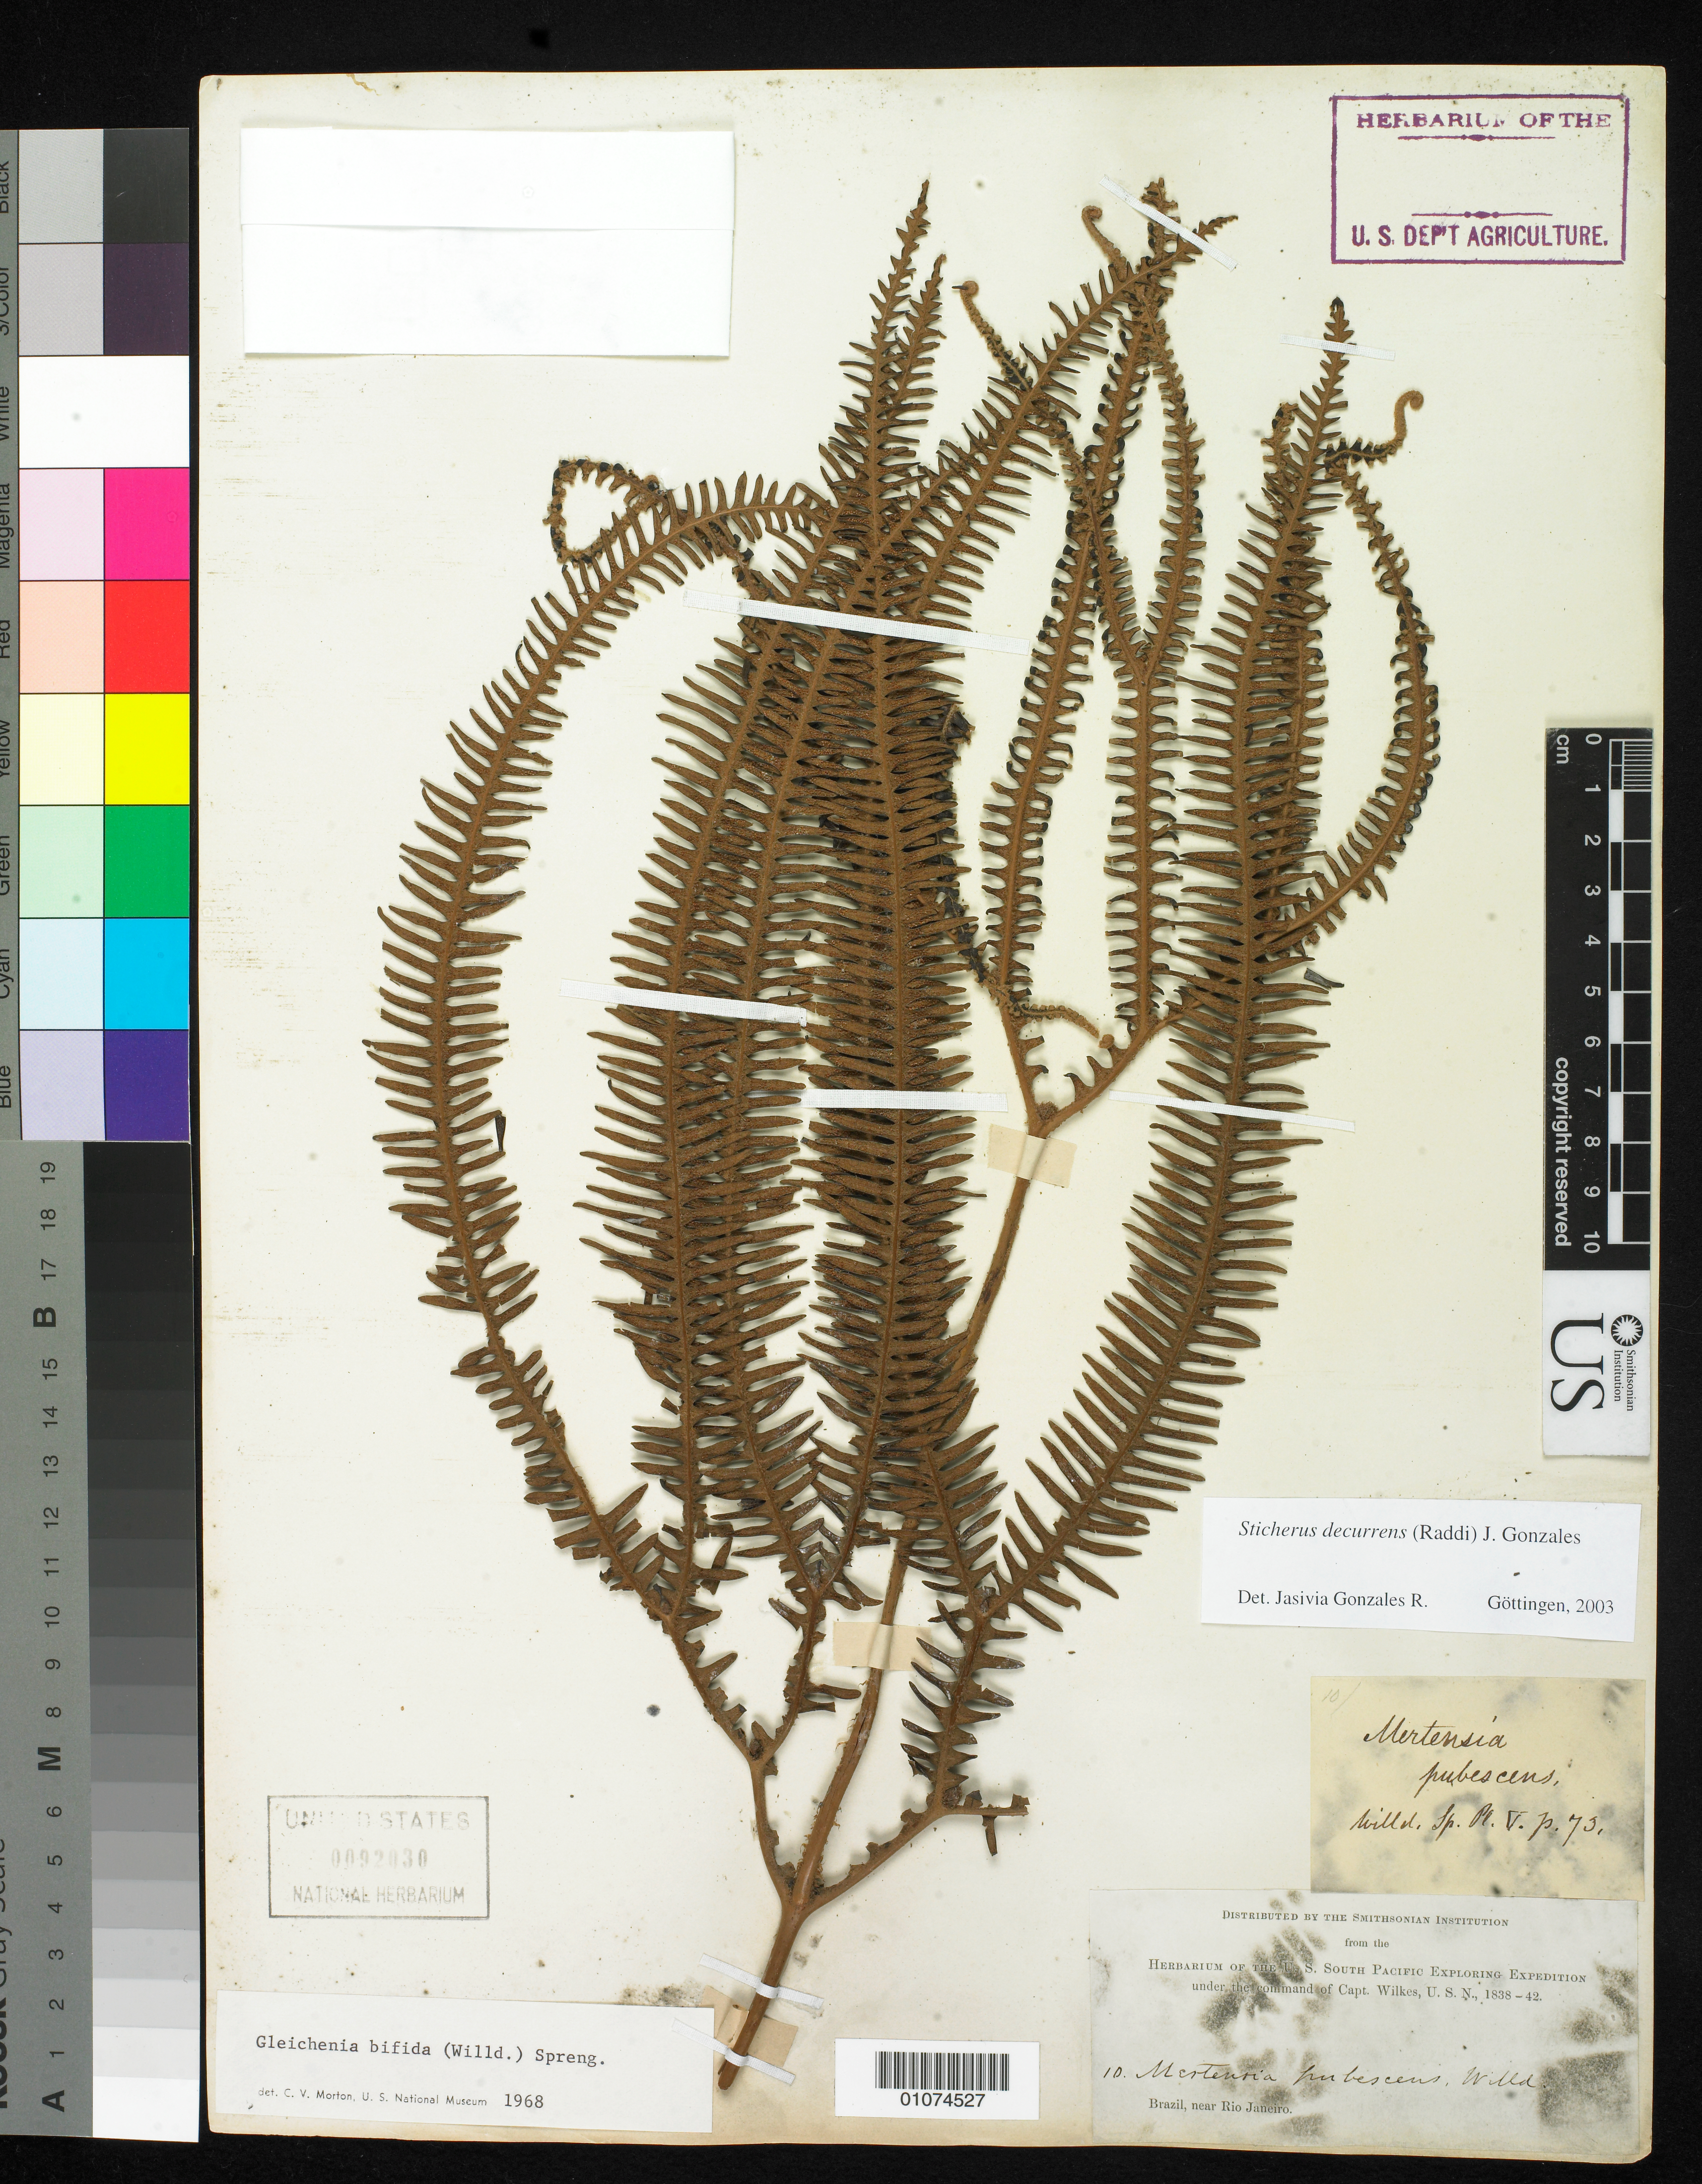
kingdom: Plantae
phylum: Tracheophyta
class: Polypodiopsida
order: Gleicheniales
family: Gleicheniaceae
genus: Sticherus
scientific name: Sticherus decurrens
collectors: Wilkes Explor. Exped.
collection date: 1838/1842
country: Brazil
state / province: Rio de Janeiro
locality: Brazil, near Rio de Janeiro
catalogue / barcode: US 92030